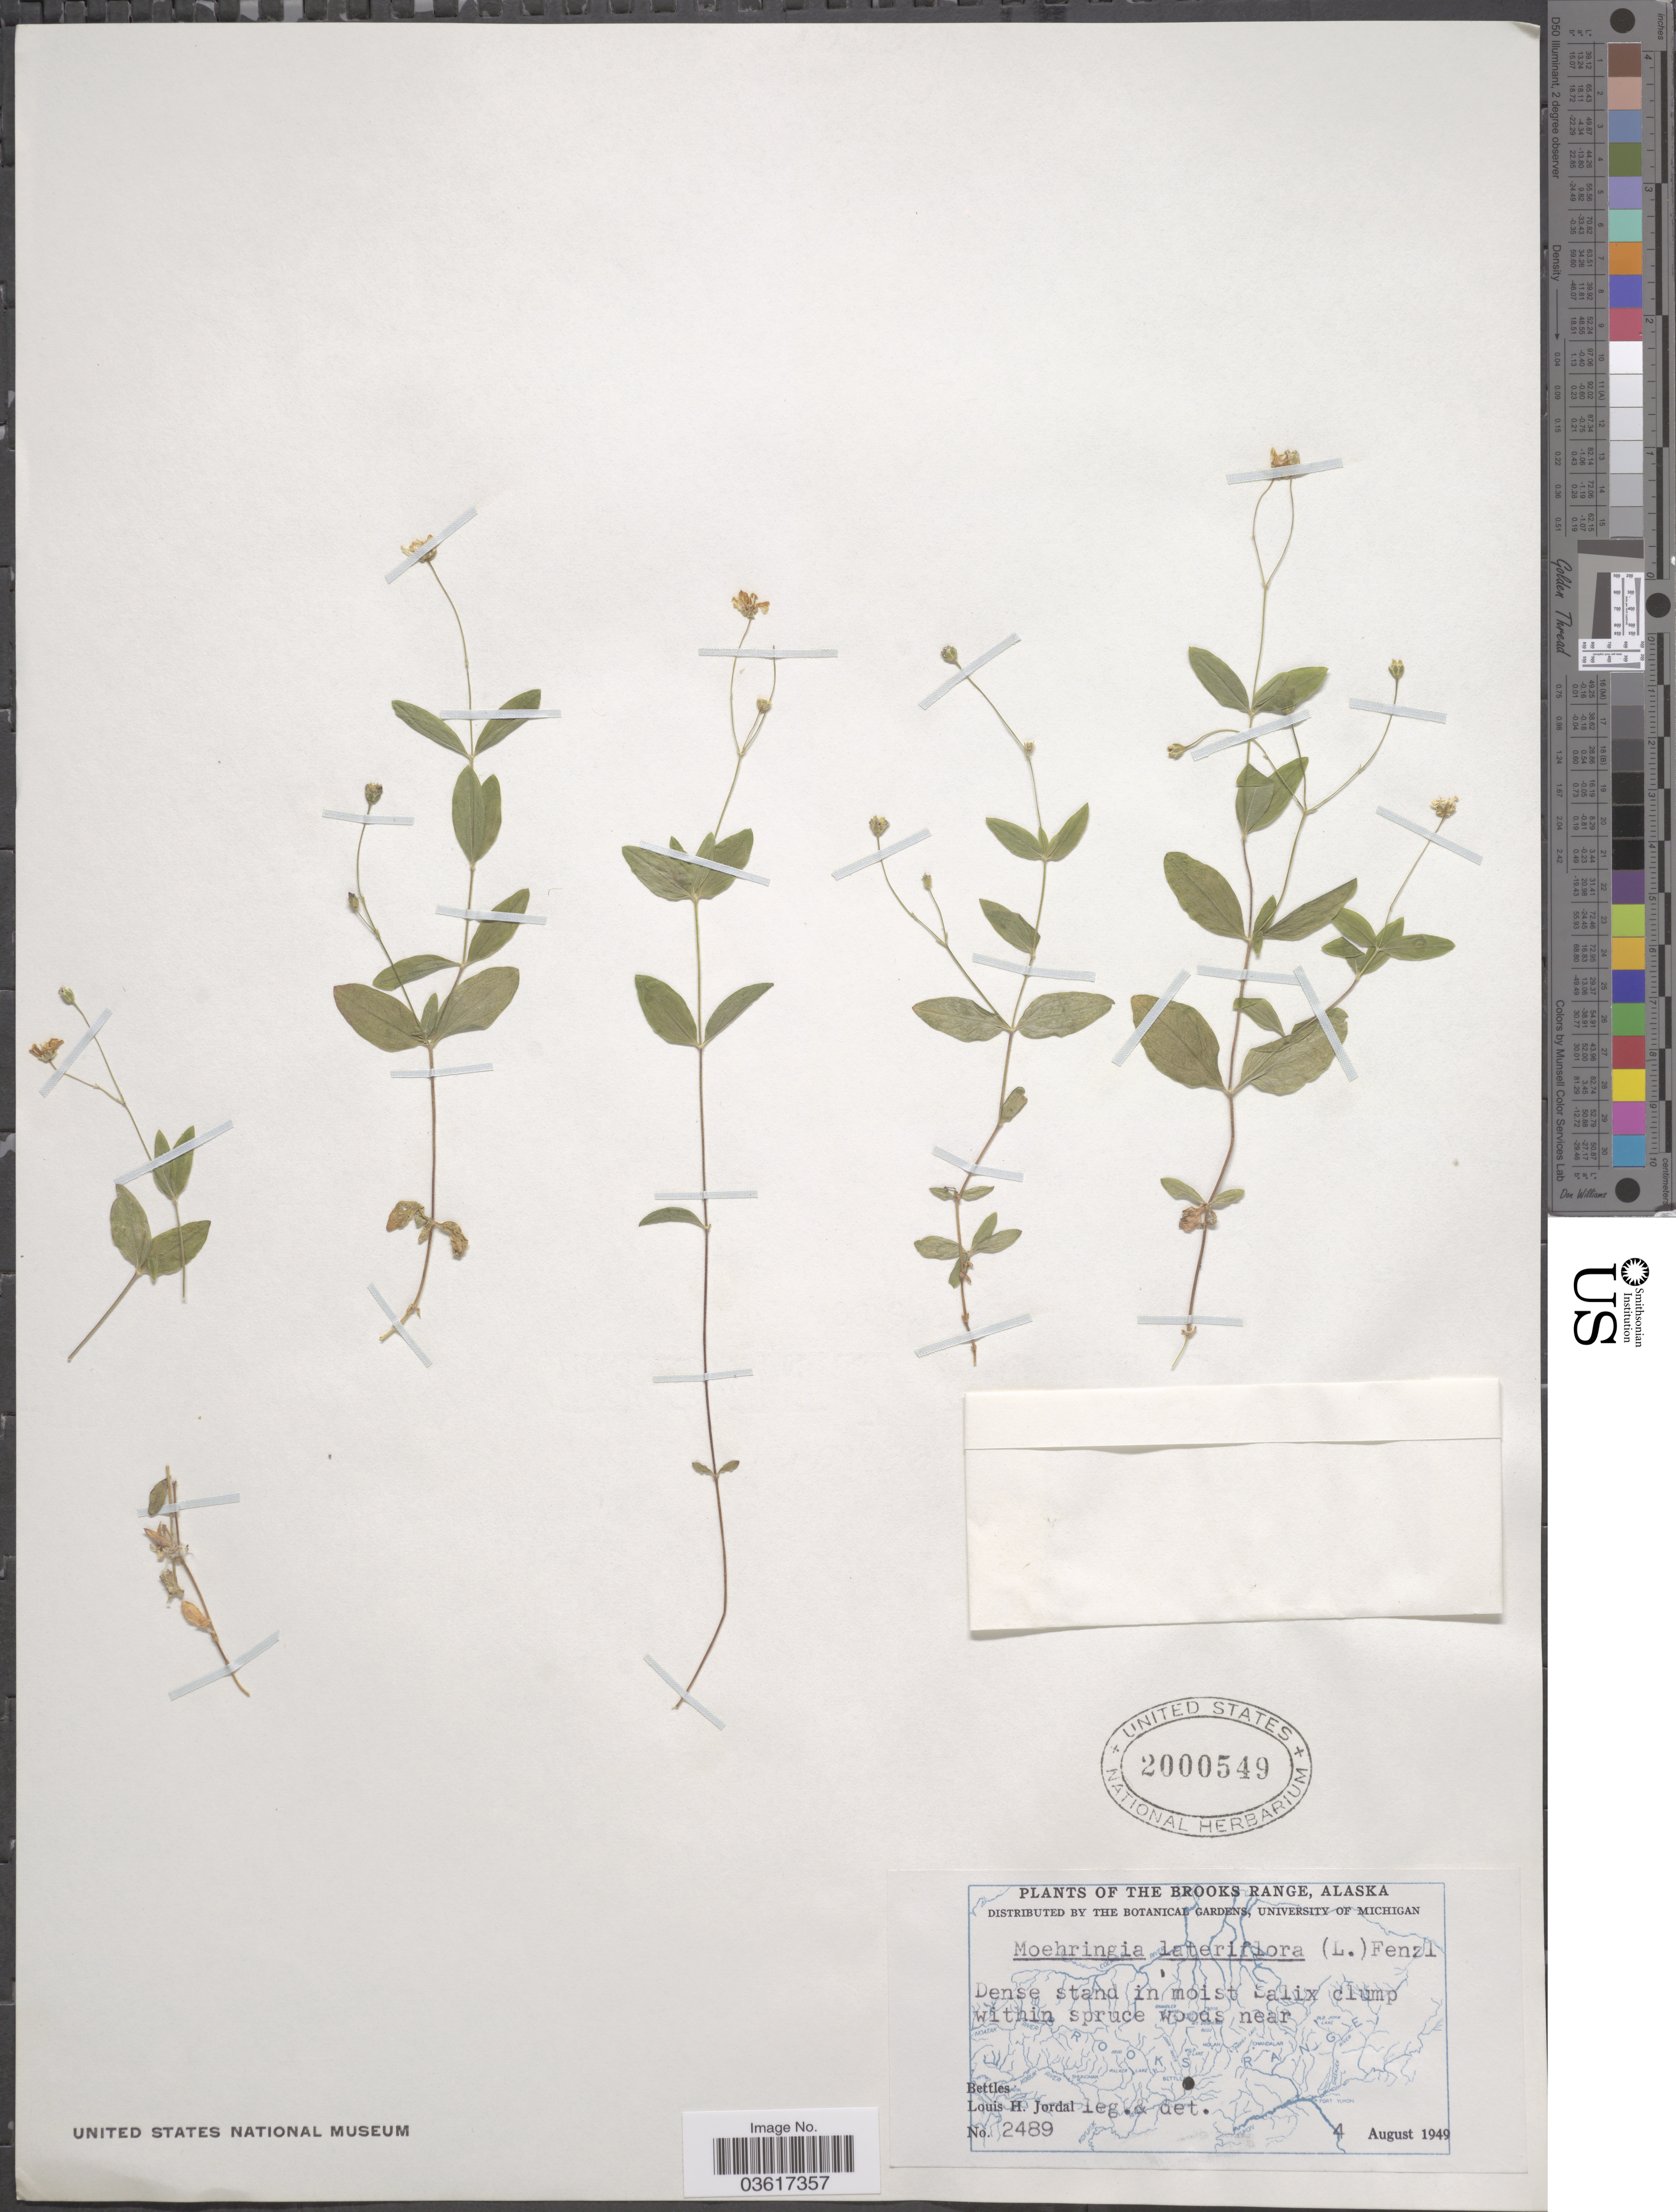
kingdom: Plantae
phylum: Tracheophyta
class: Magnoliopsida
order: Caryophyllales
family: Caryophyllaceae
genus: Moehringia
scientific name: Moehringia lateriflora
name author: (L.) Fenzl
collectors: L. Jordal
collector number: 2489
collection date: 1949-08-04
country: United States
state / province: Alaska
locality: The Brooks Range. Near Bettles.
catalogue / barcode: US 2000549